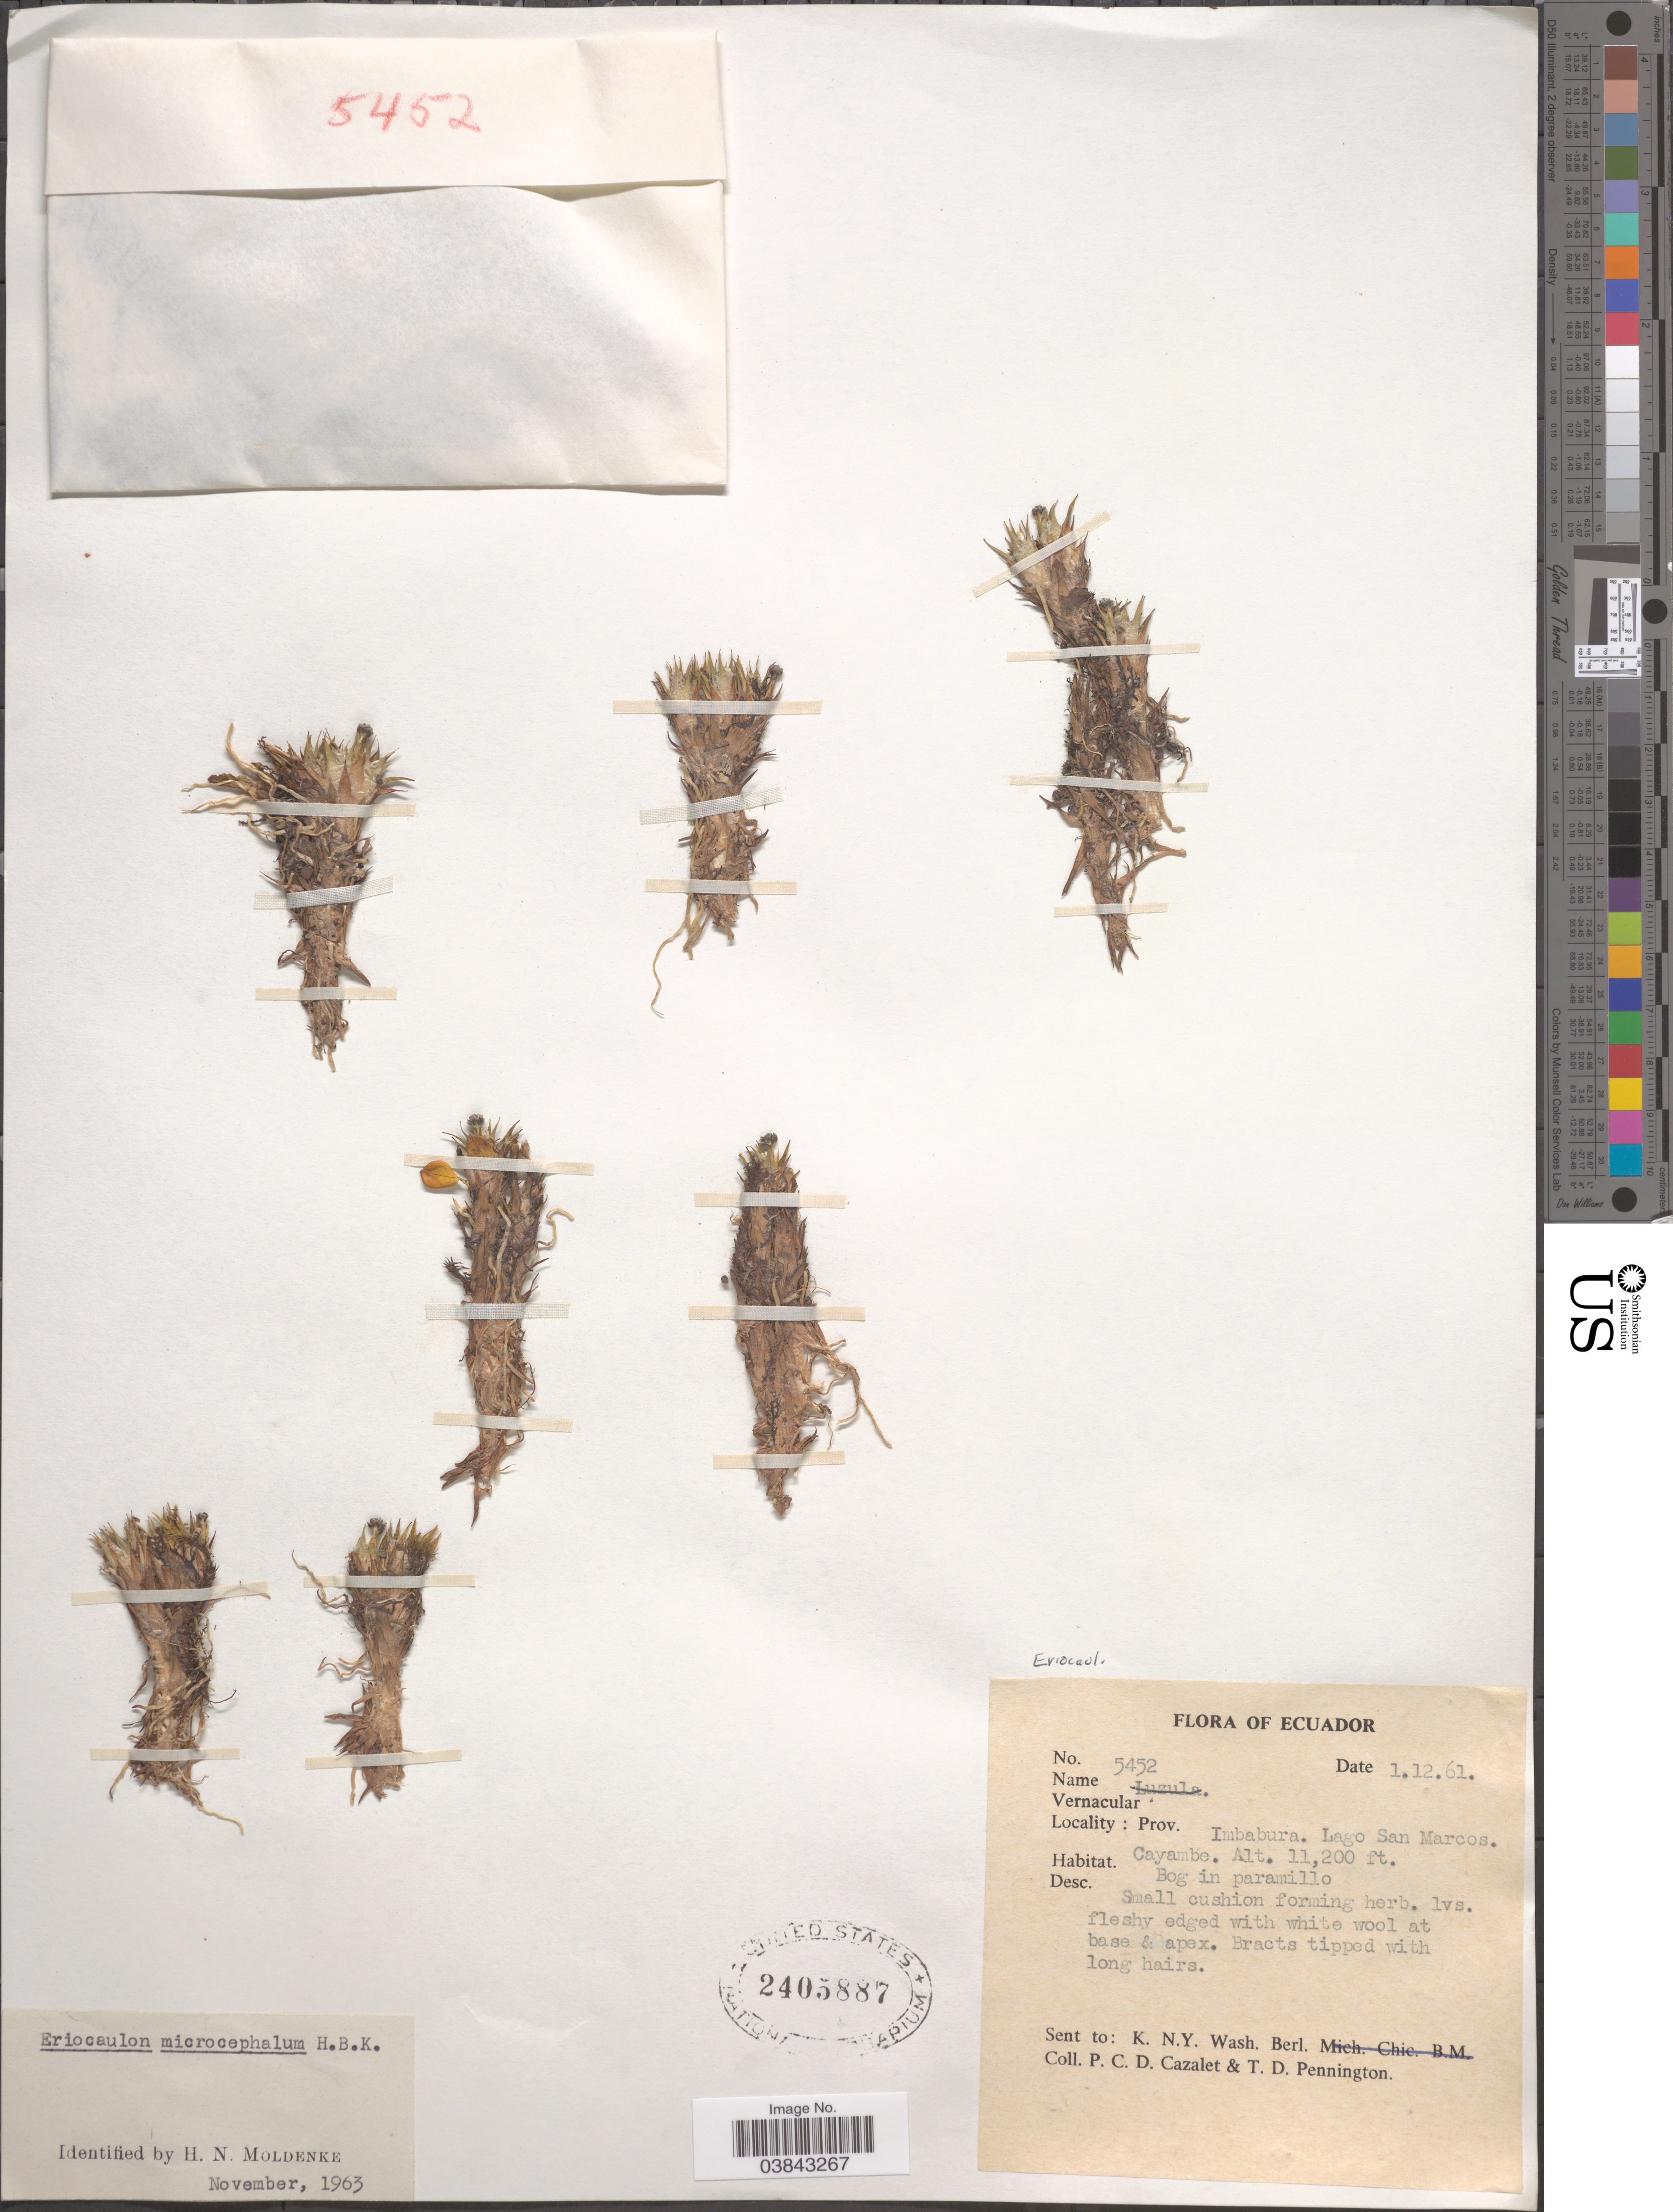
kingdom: Plantae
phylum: Tracheophyta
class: Liliopsida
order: Poales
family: Eriocaulaceae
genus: Eriocaulon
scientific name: Eriocaulon microcephalum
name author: Kunth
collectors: P. C. D. Cazalet & T. D. Pennington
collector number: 5452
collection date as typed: Transcribed d/m/y: 1/12/61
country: Ecuador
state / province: Imbabura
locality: Lago San Marcos. Cayambe.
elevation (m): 3414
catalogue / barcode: US 2405887